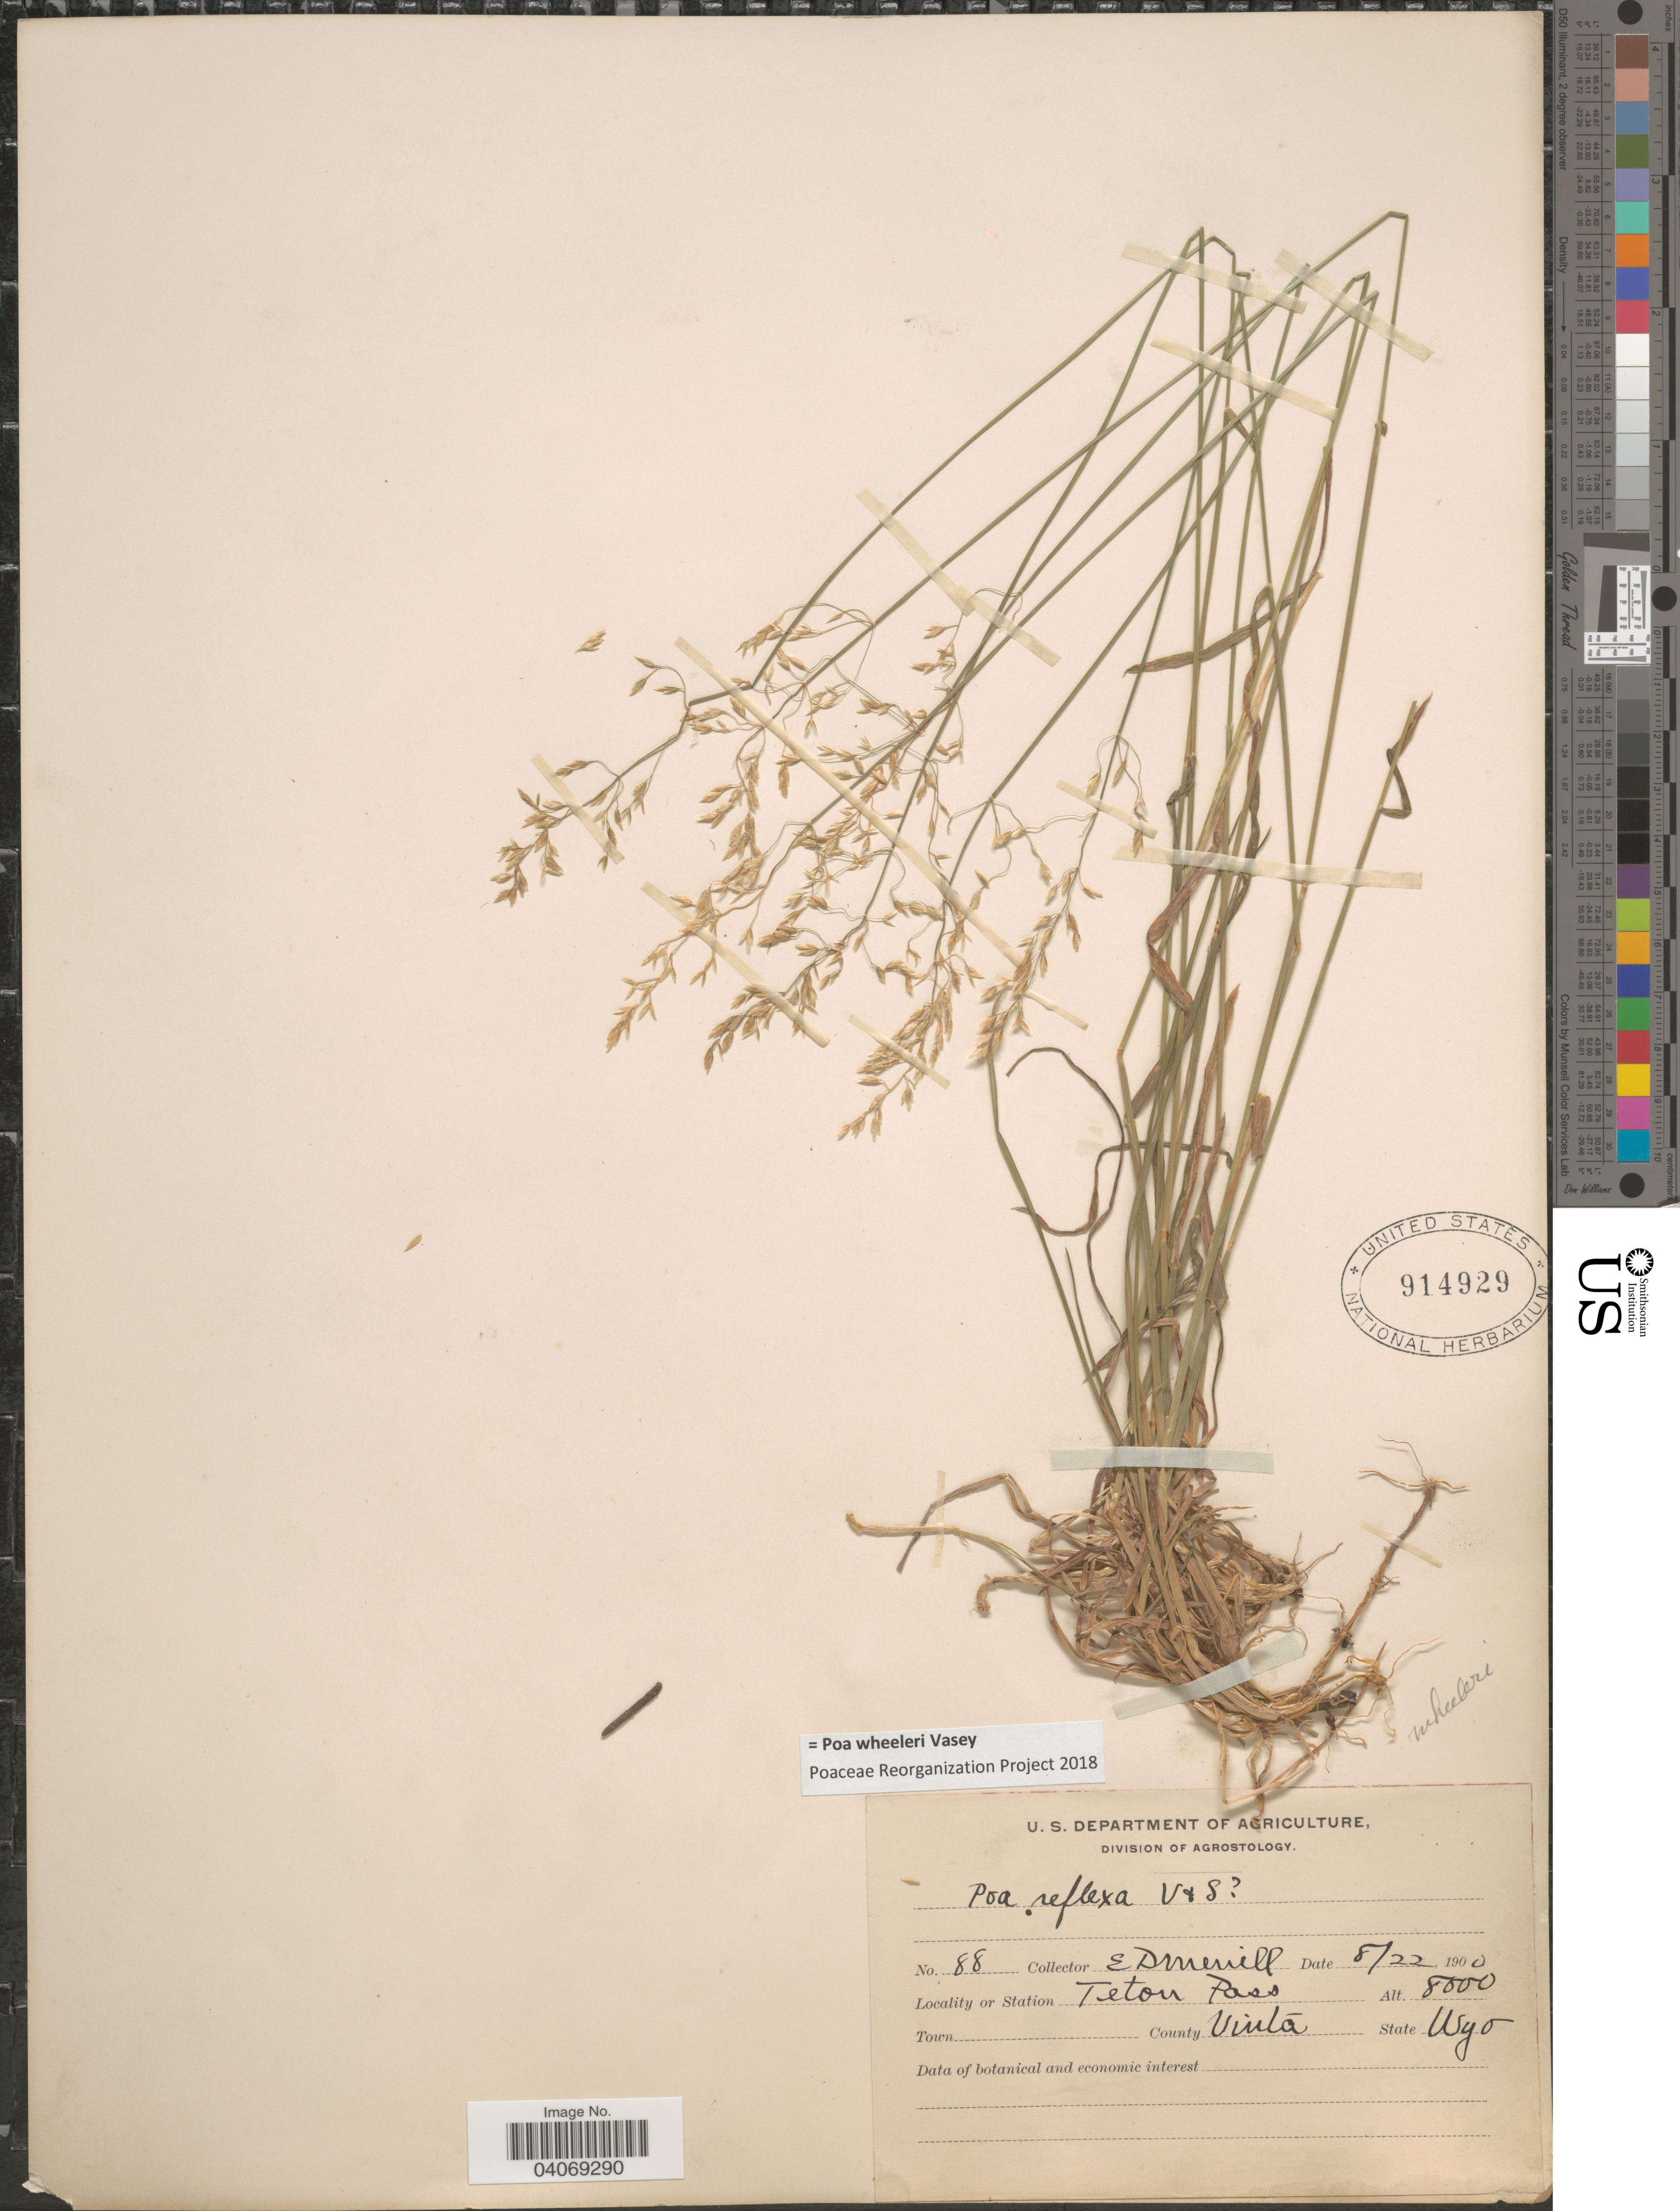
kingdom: Plantae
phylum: Tracheophyta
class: Liliopsida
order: Poales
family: Poaceae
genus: Poa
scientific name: Poa wheeleri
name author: Vasey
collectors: E. D. Merrill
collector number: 88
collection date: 1900-08-22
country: United States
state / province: Wyoming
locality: Teton Pass. County Uinta.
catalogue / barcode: US 914929